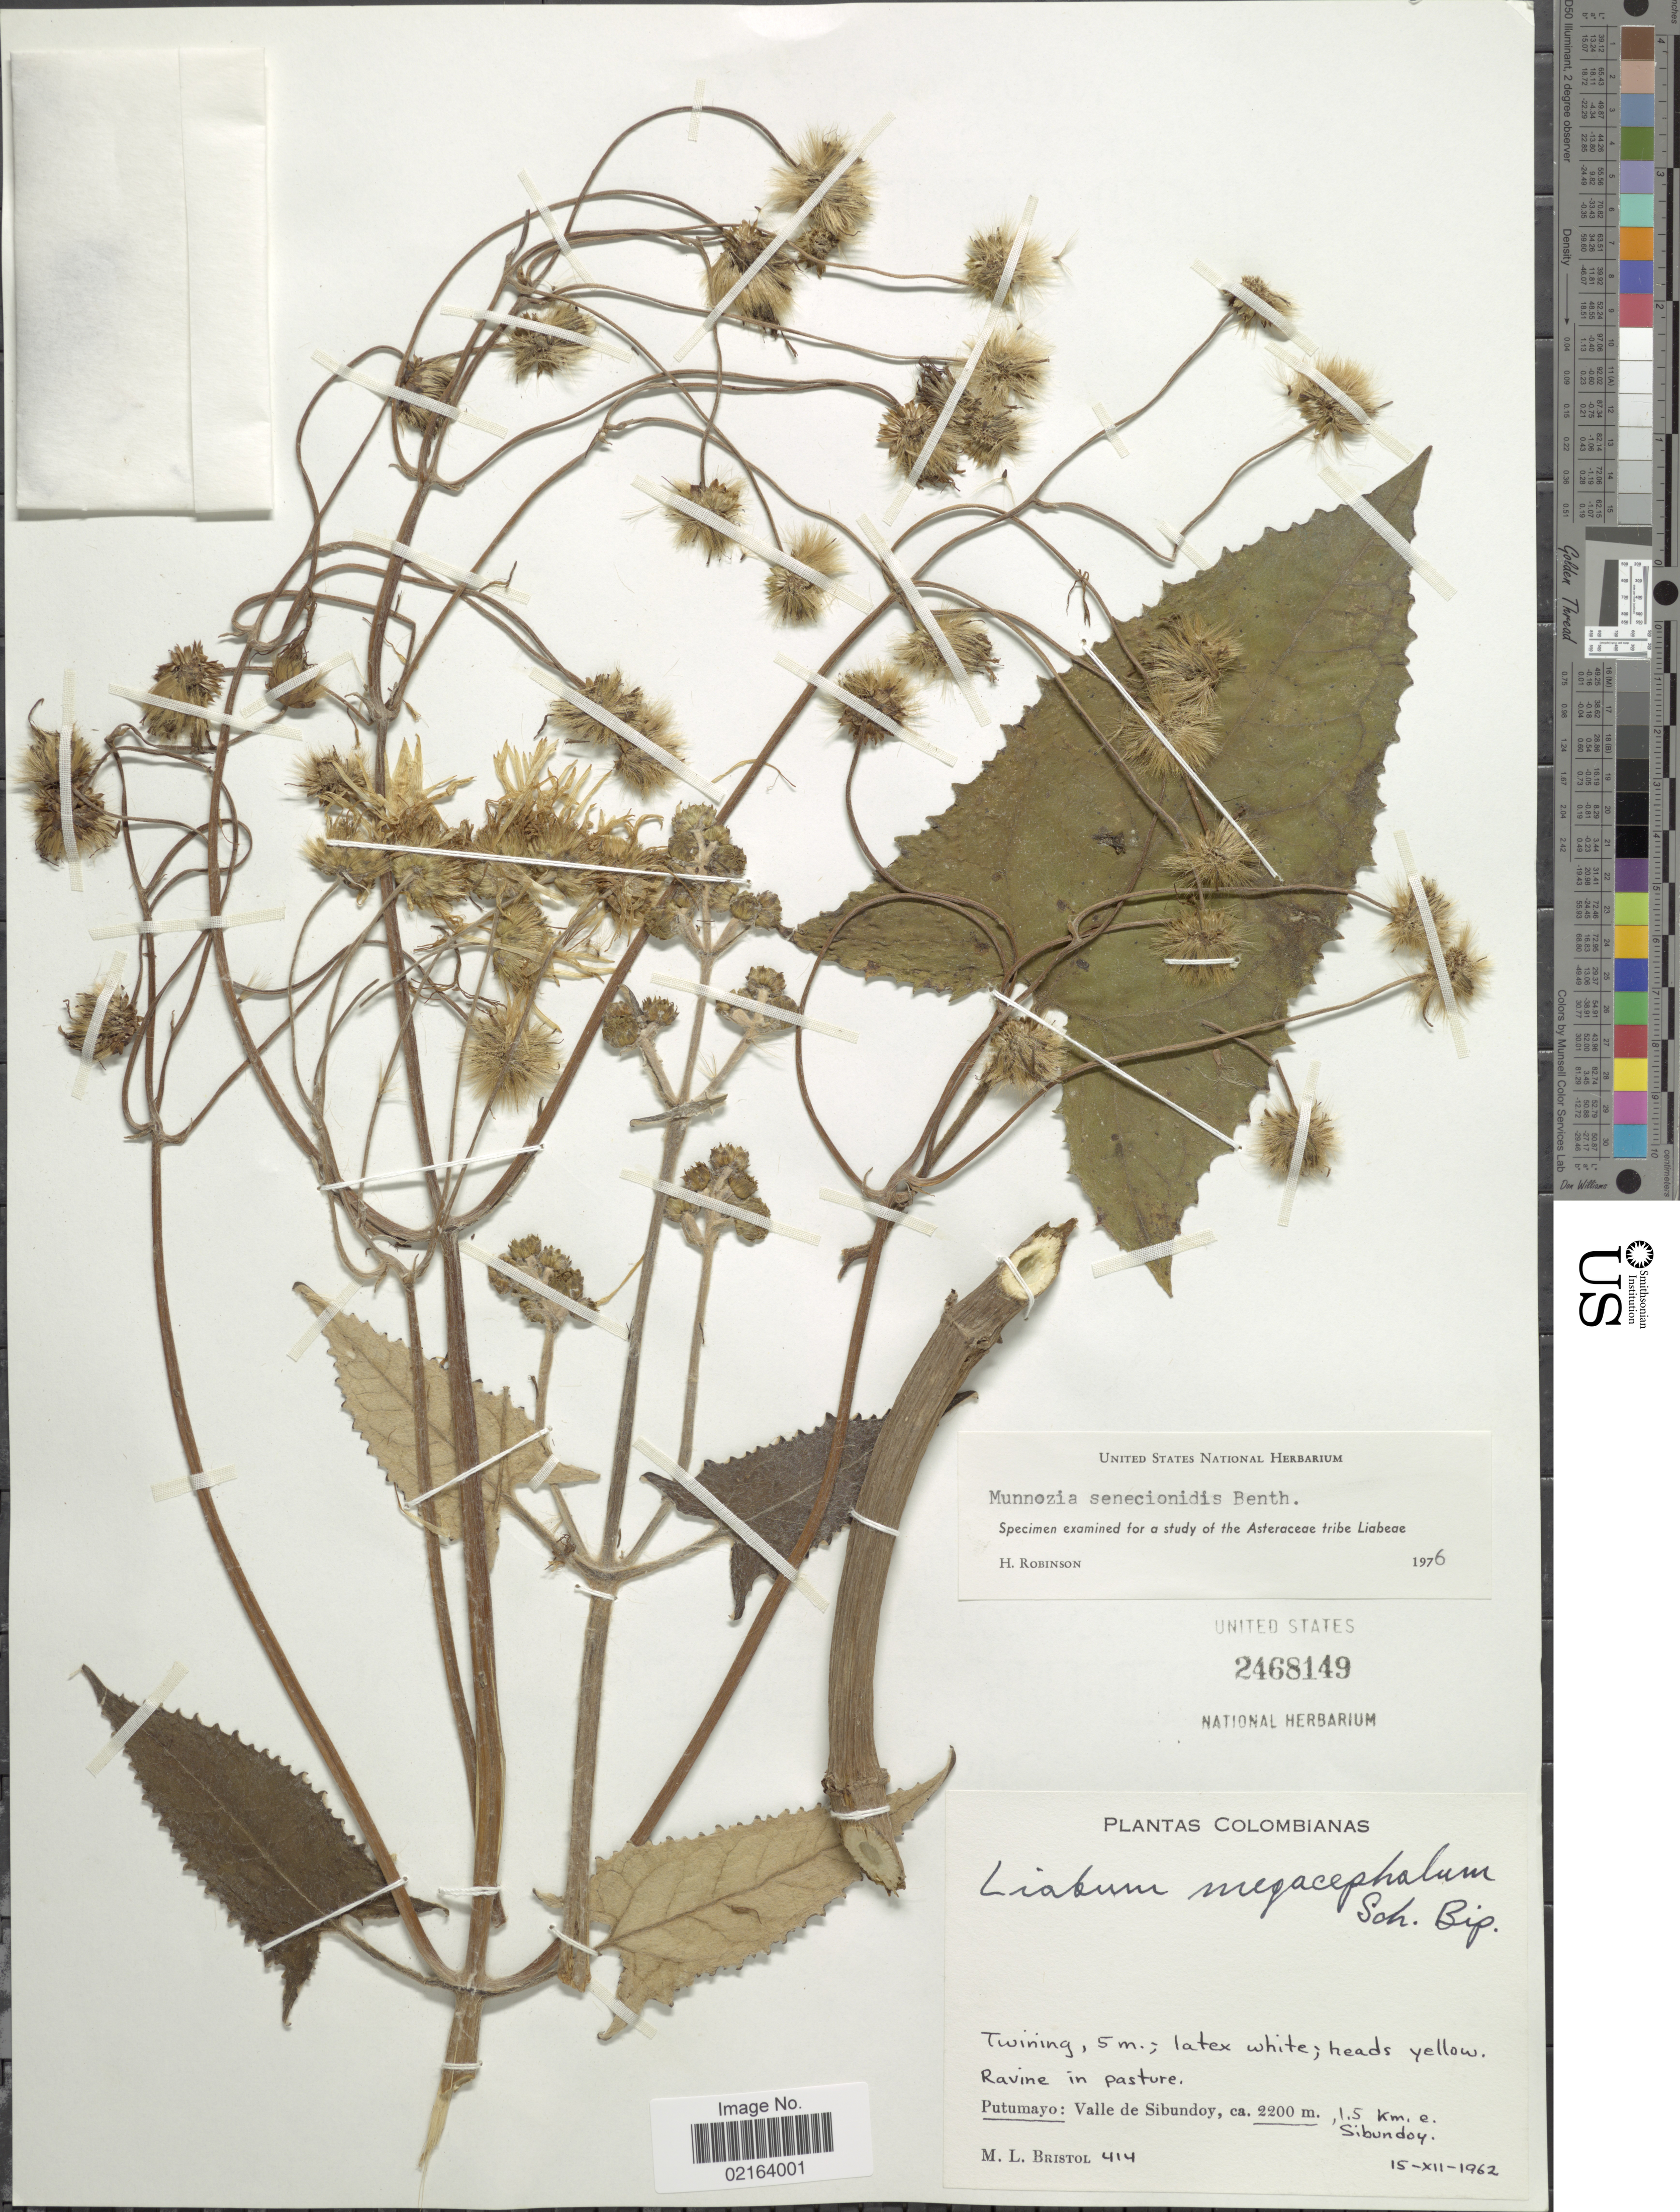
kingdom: Plantae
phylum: Tracheophyta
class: Magnoliopsida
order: Asterales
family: Asteraceae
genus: Munnozia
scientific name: Munnozia senecionidis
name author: Benth.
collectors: M. L. Bristol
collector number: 414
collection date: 1962-12-15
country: Colombia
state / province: Putumayo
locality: Ravine in pasture, Putumayo: Valle de Sibundoy, 1.5 km. e Sibundoy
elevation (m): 2200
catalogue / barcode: US 2468149